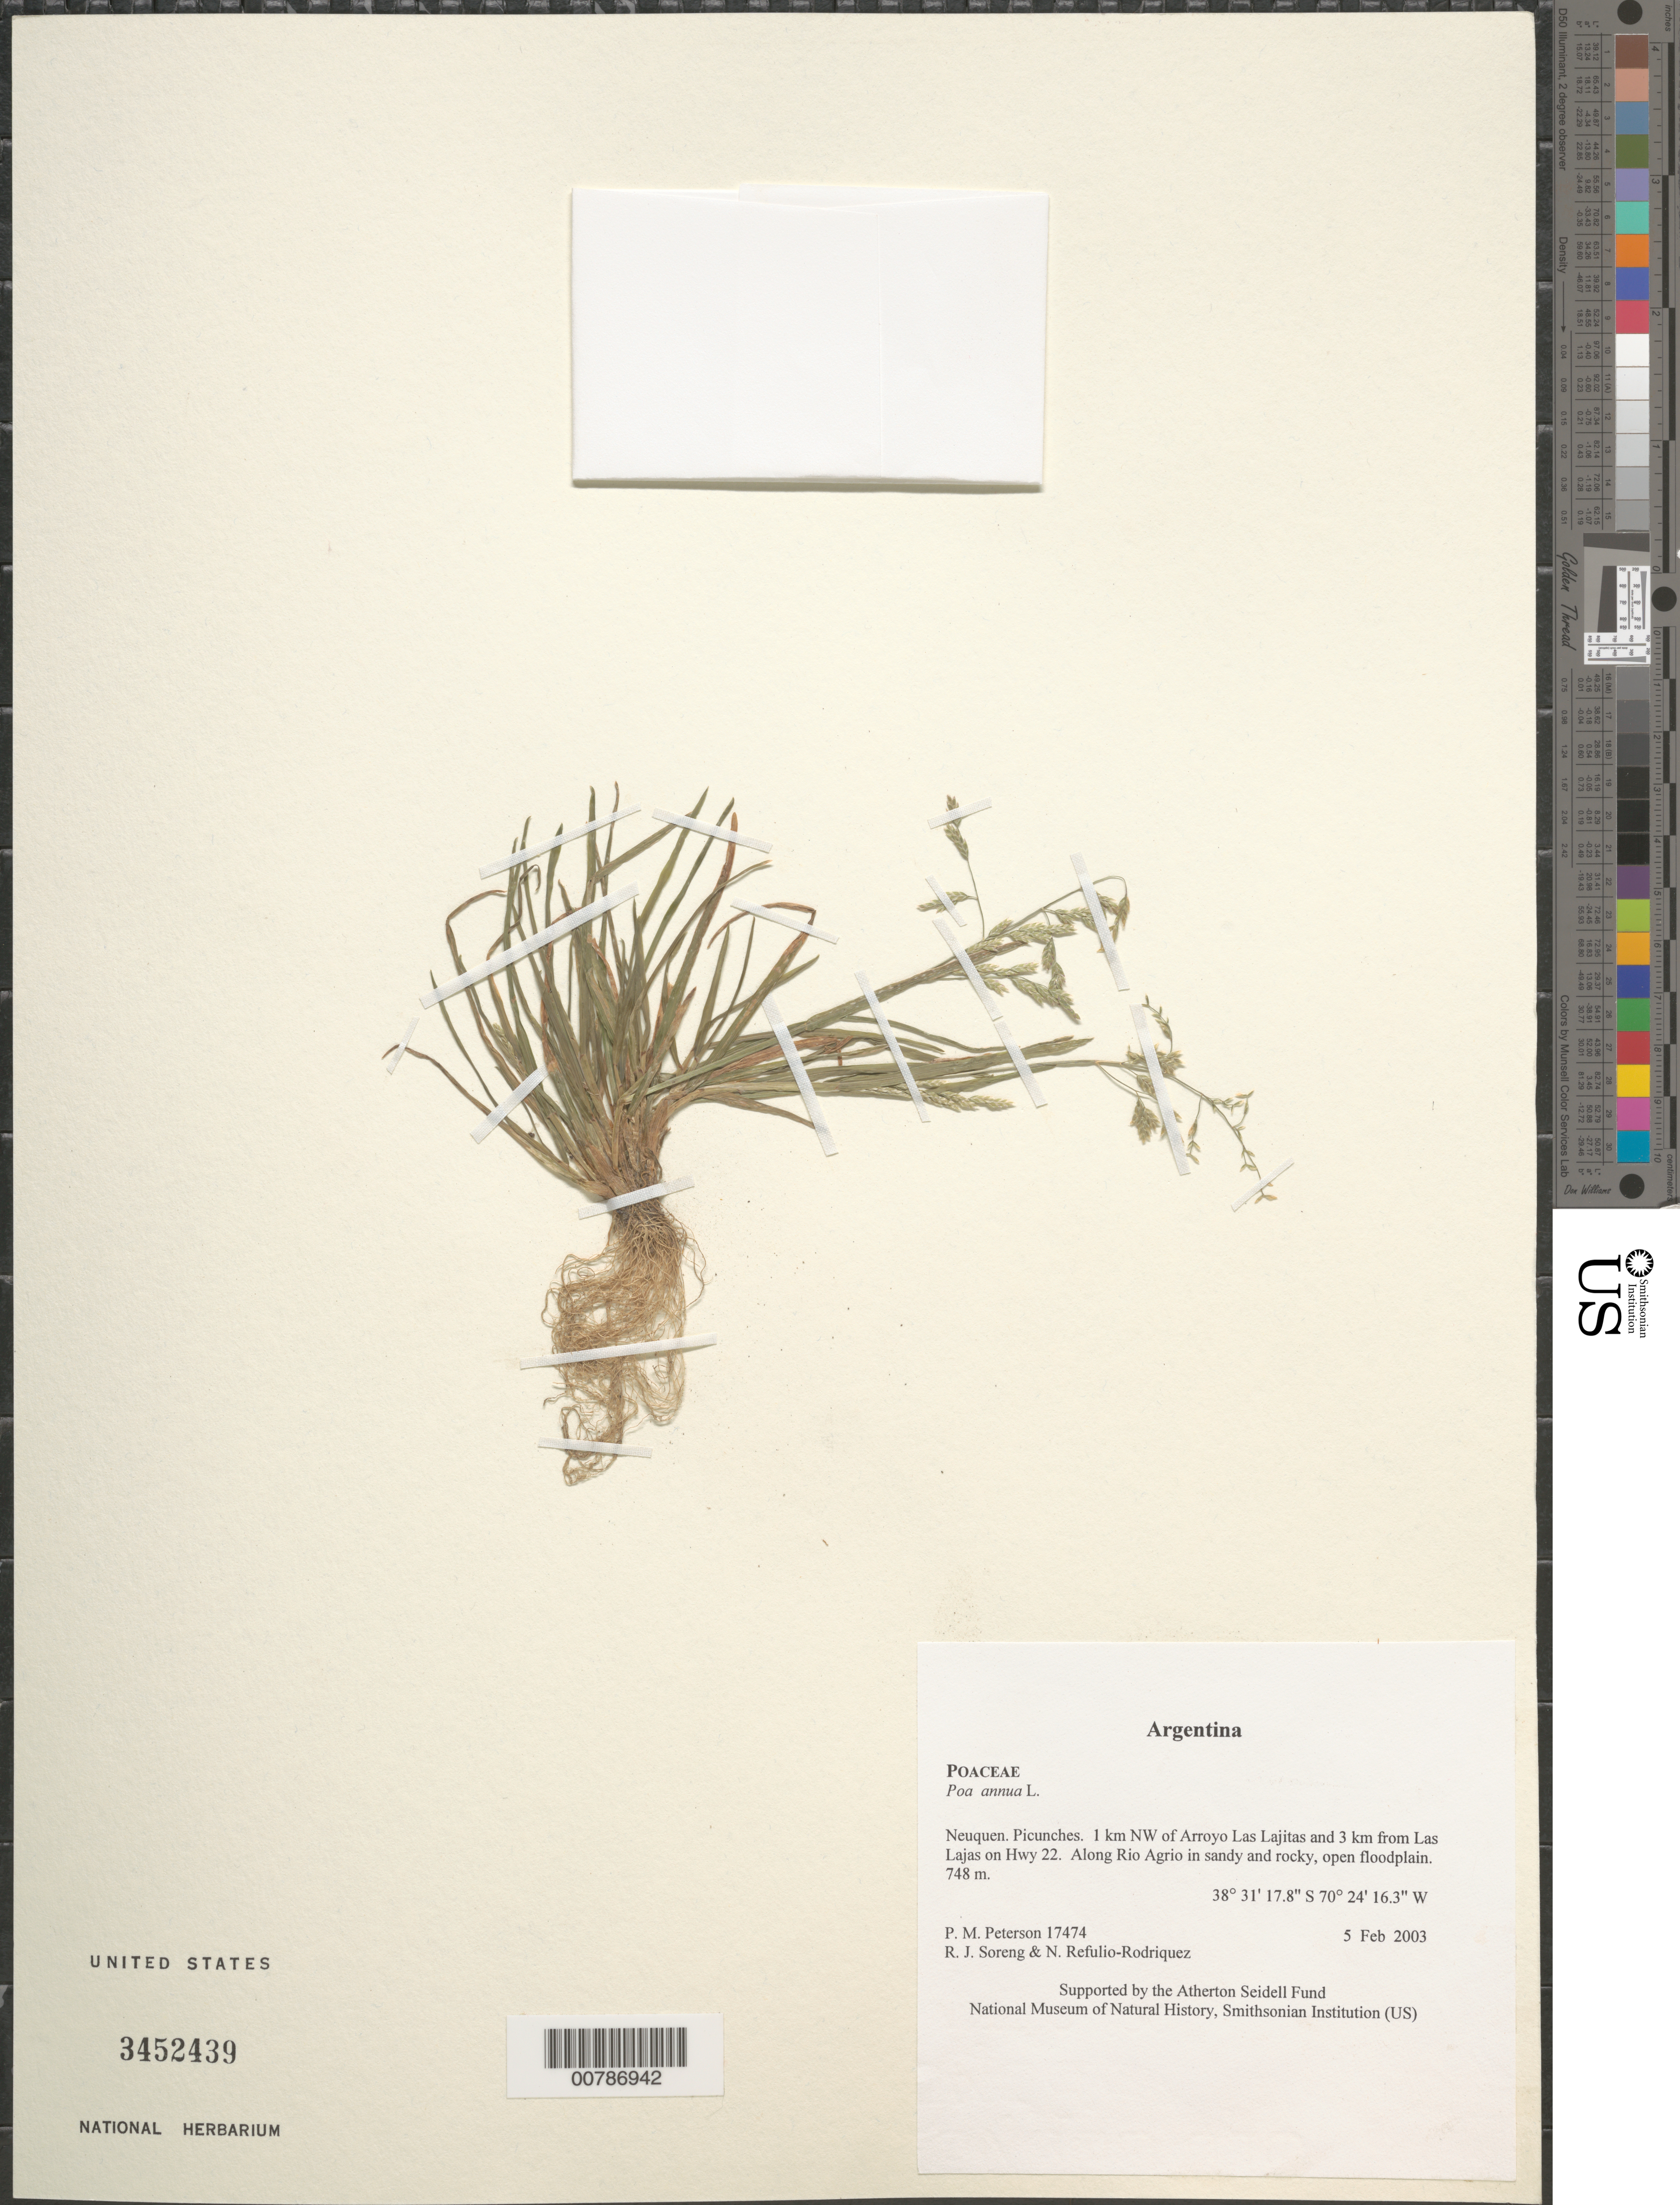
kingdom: Plantae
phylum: Tracheophyta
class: Liliopsida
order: Poales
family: Poaceae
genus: Poa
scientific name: Poa annua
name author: L.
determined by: Soreng, Robert J., Research Associate (BOT), Smithsonian Institution - National Museum of Natural History (UNITED STATES)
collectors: P. M. Peterson, R. J. Soreng & N. Refulio-Rodríguez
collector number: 17474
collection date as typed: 05 Feb 2003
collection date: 2003-02-05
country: Argentina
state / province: Neuquen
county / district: Picunches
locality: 1 km NW of Arroyo Las Lajitas and 3 km from Las Lajas on Hwy 22. Along Rio Agrio in sandy and rocky, open floodplain.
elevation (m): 748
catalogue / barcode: US 3452439